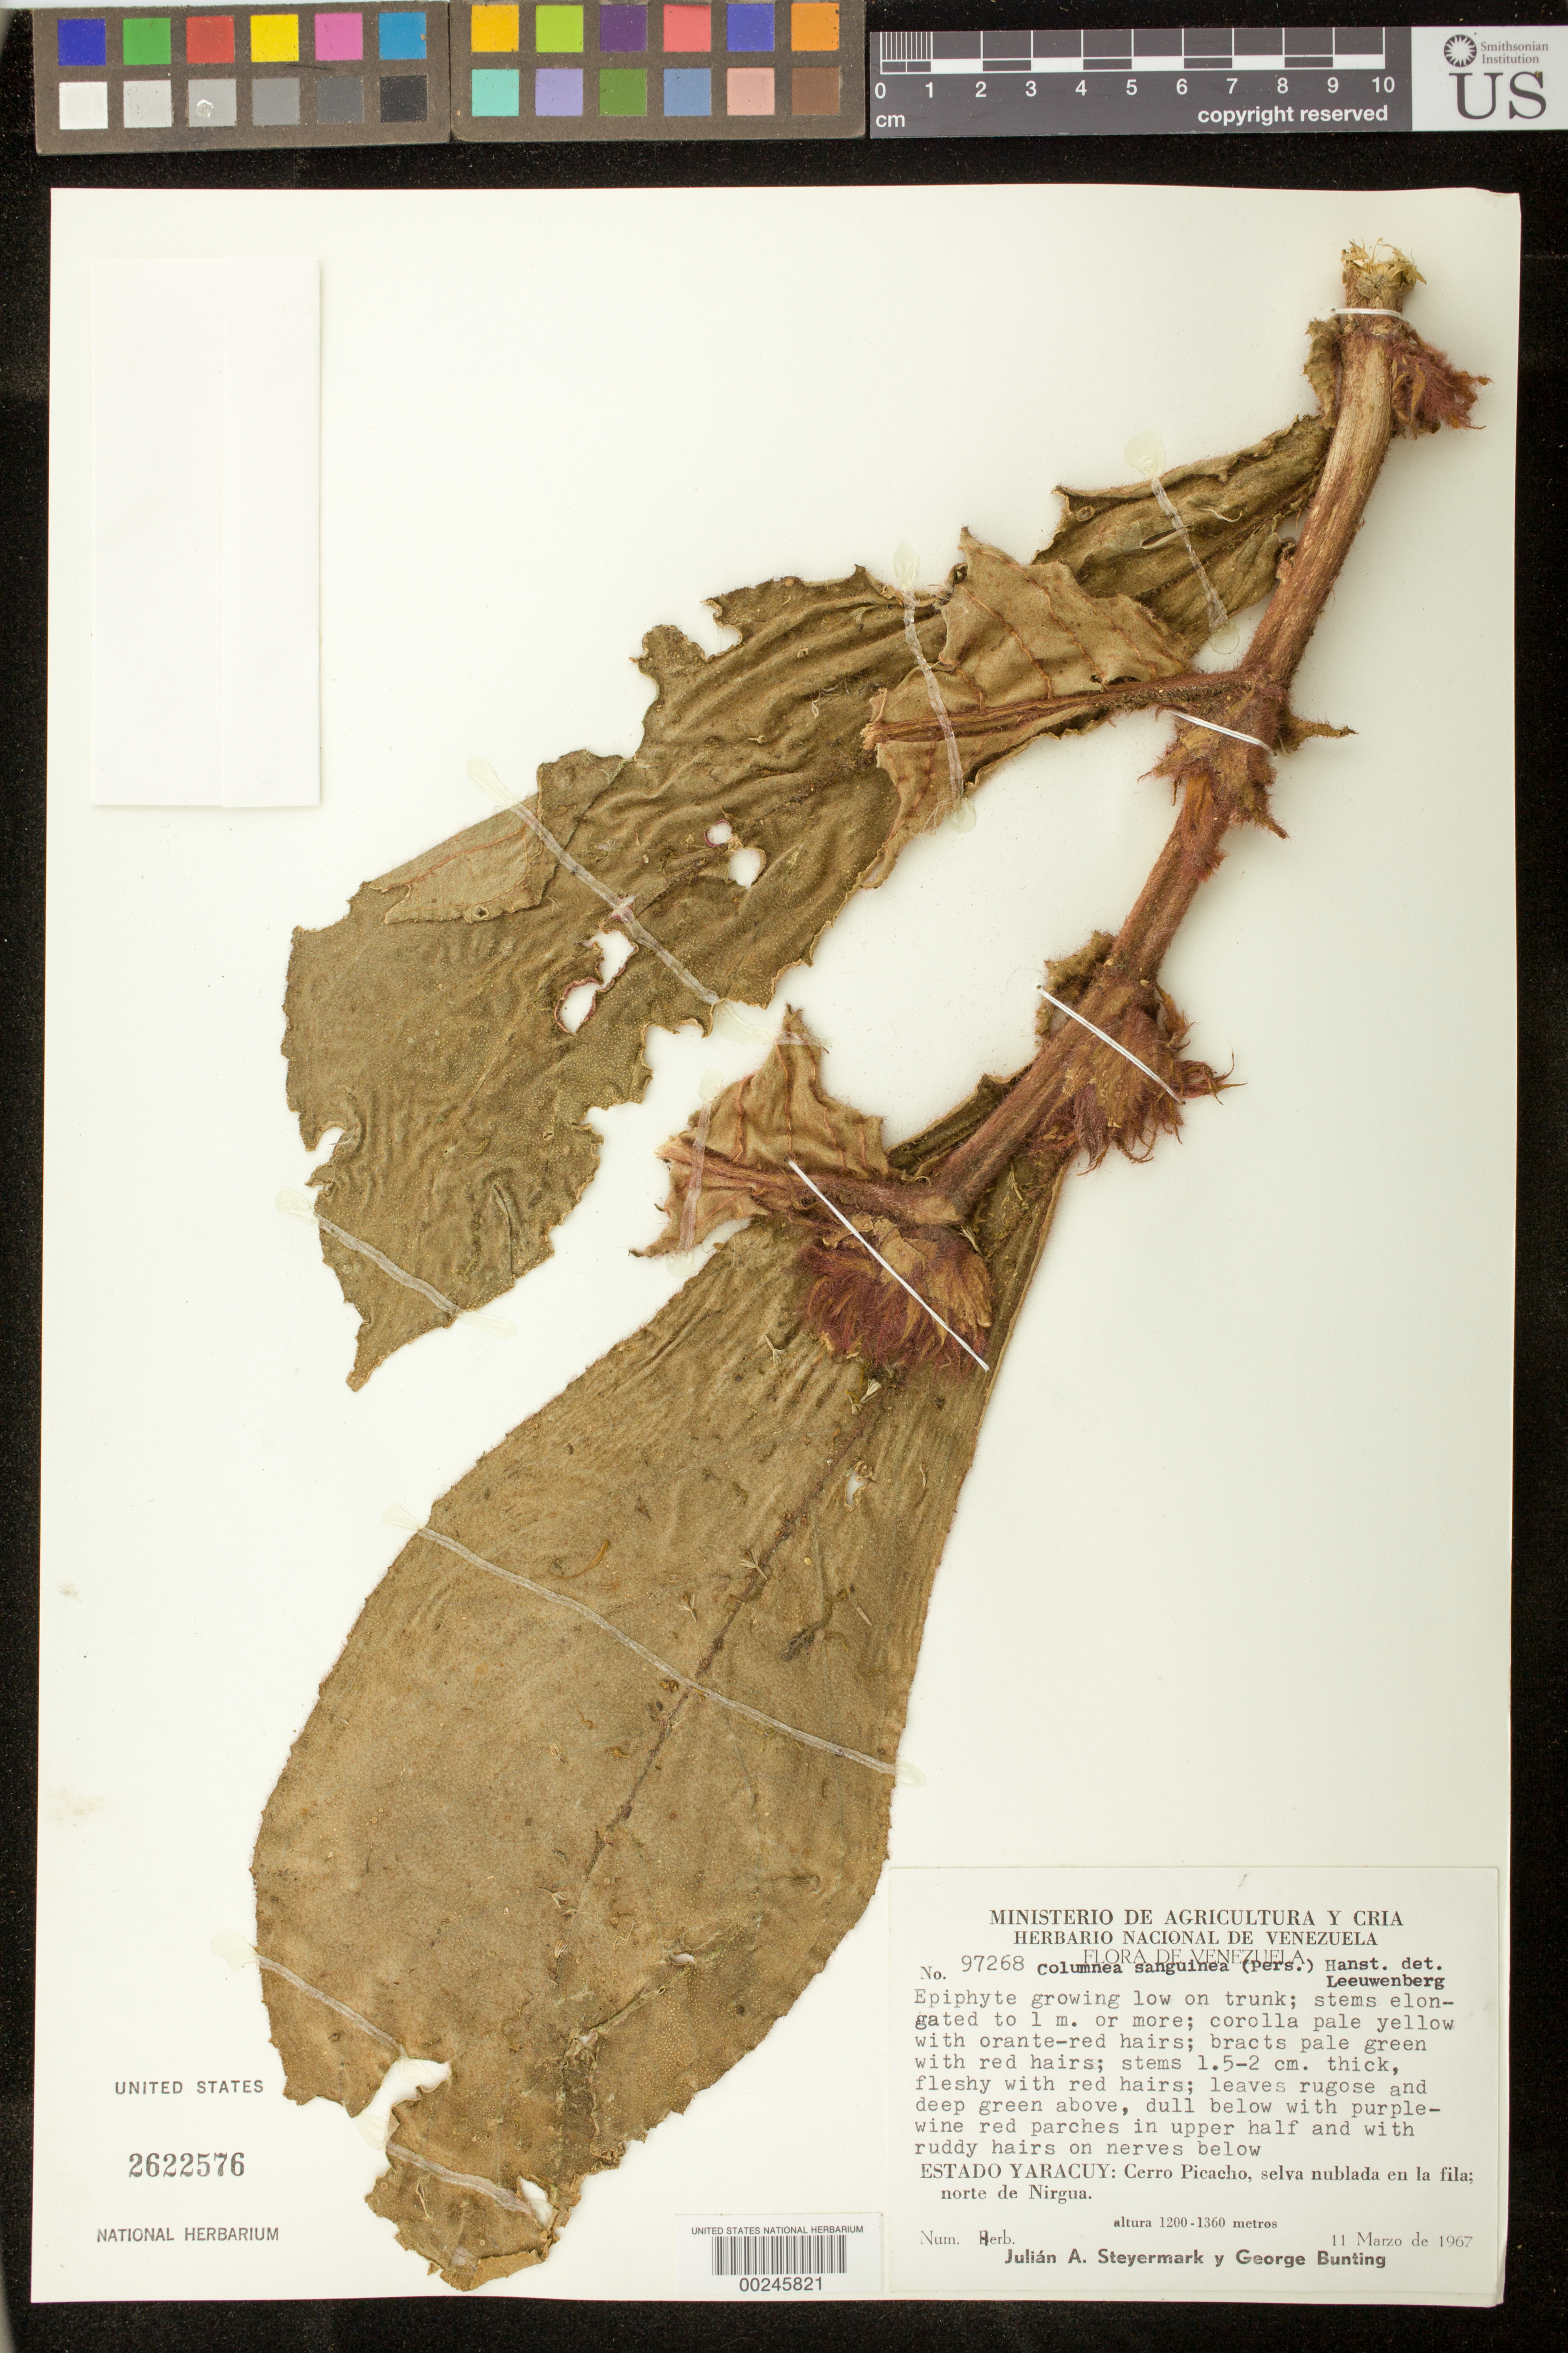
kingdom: Plantae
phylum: Tracheophyta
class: Magnoliopsida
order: Lamiales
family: Gesneriaceae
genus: Columnea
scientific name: Columnea sanguinea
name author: (Pers.) Hanst.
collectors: J. Steyermark & G. S. Bunting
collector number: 97268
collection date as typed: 11 Mar 1967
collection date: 1967-03-11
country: Venezuela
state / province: Yaracuy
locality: Cerro Picacho, N of Nirgua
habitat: Cloud forest ...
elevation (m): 1200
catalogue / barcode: US 2622576